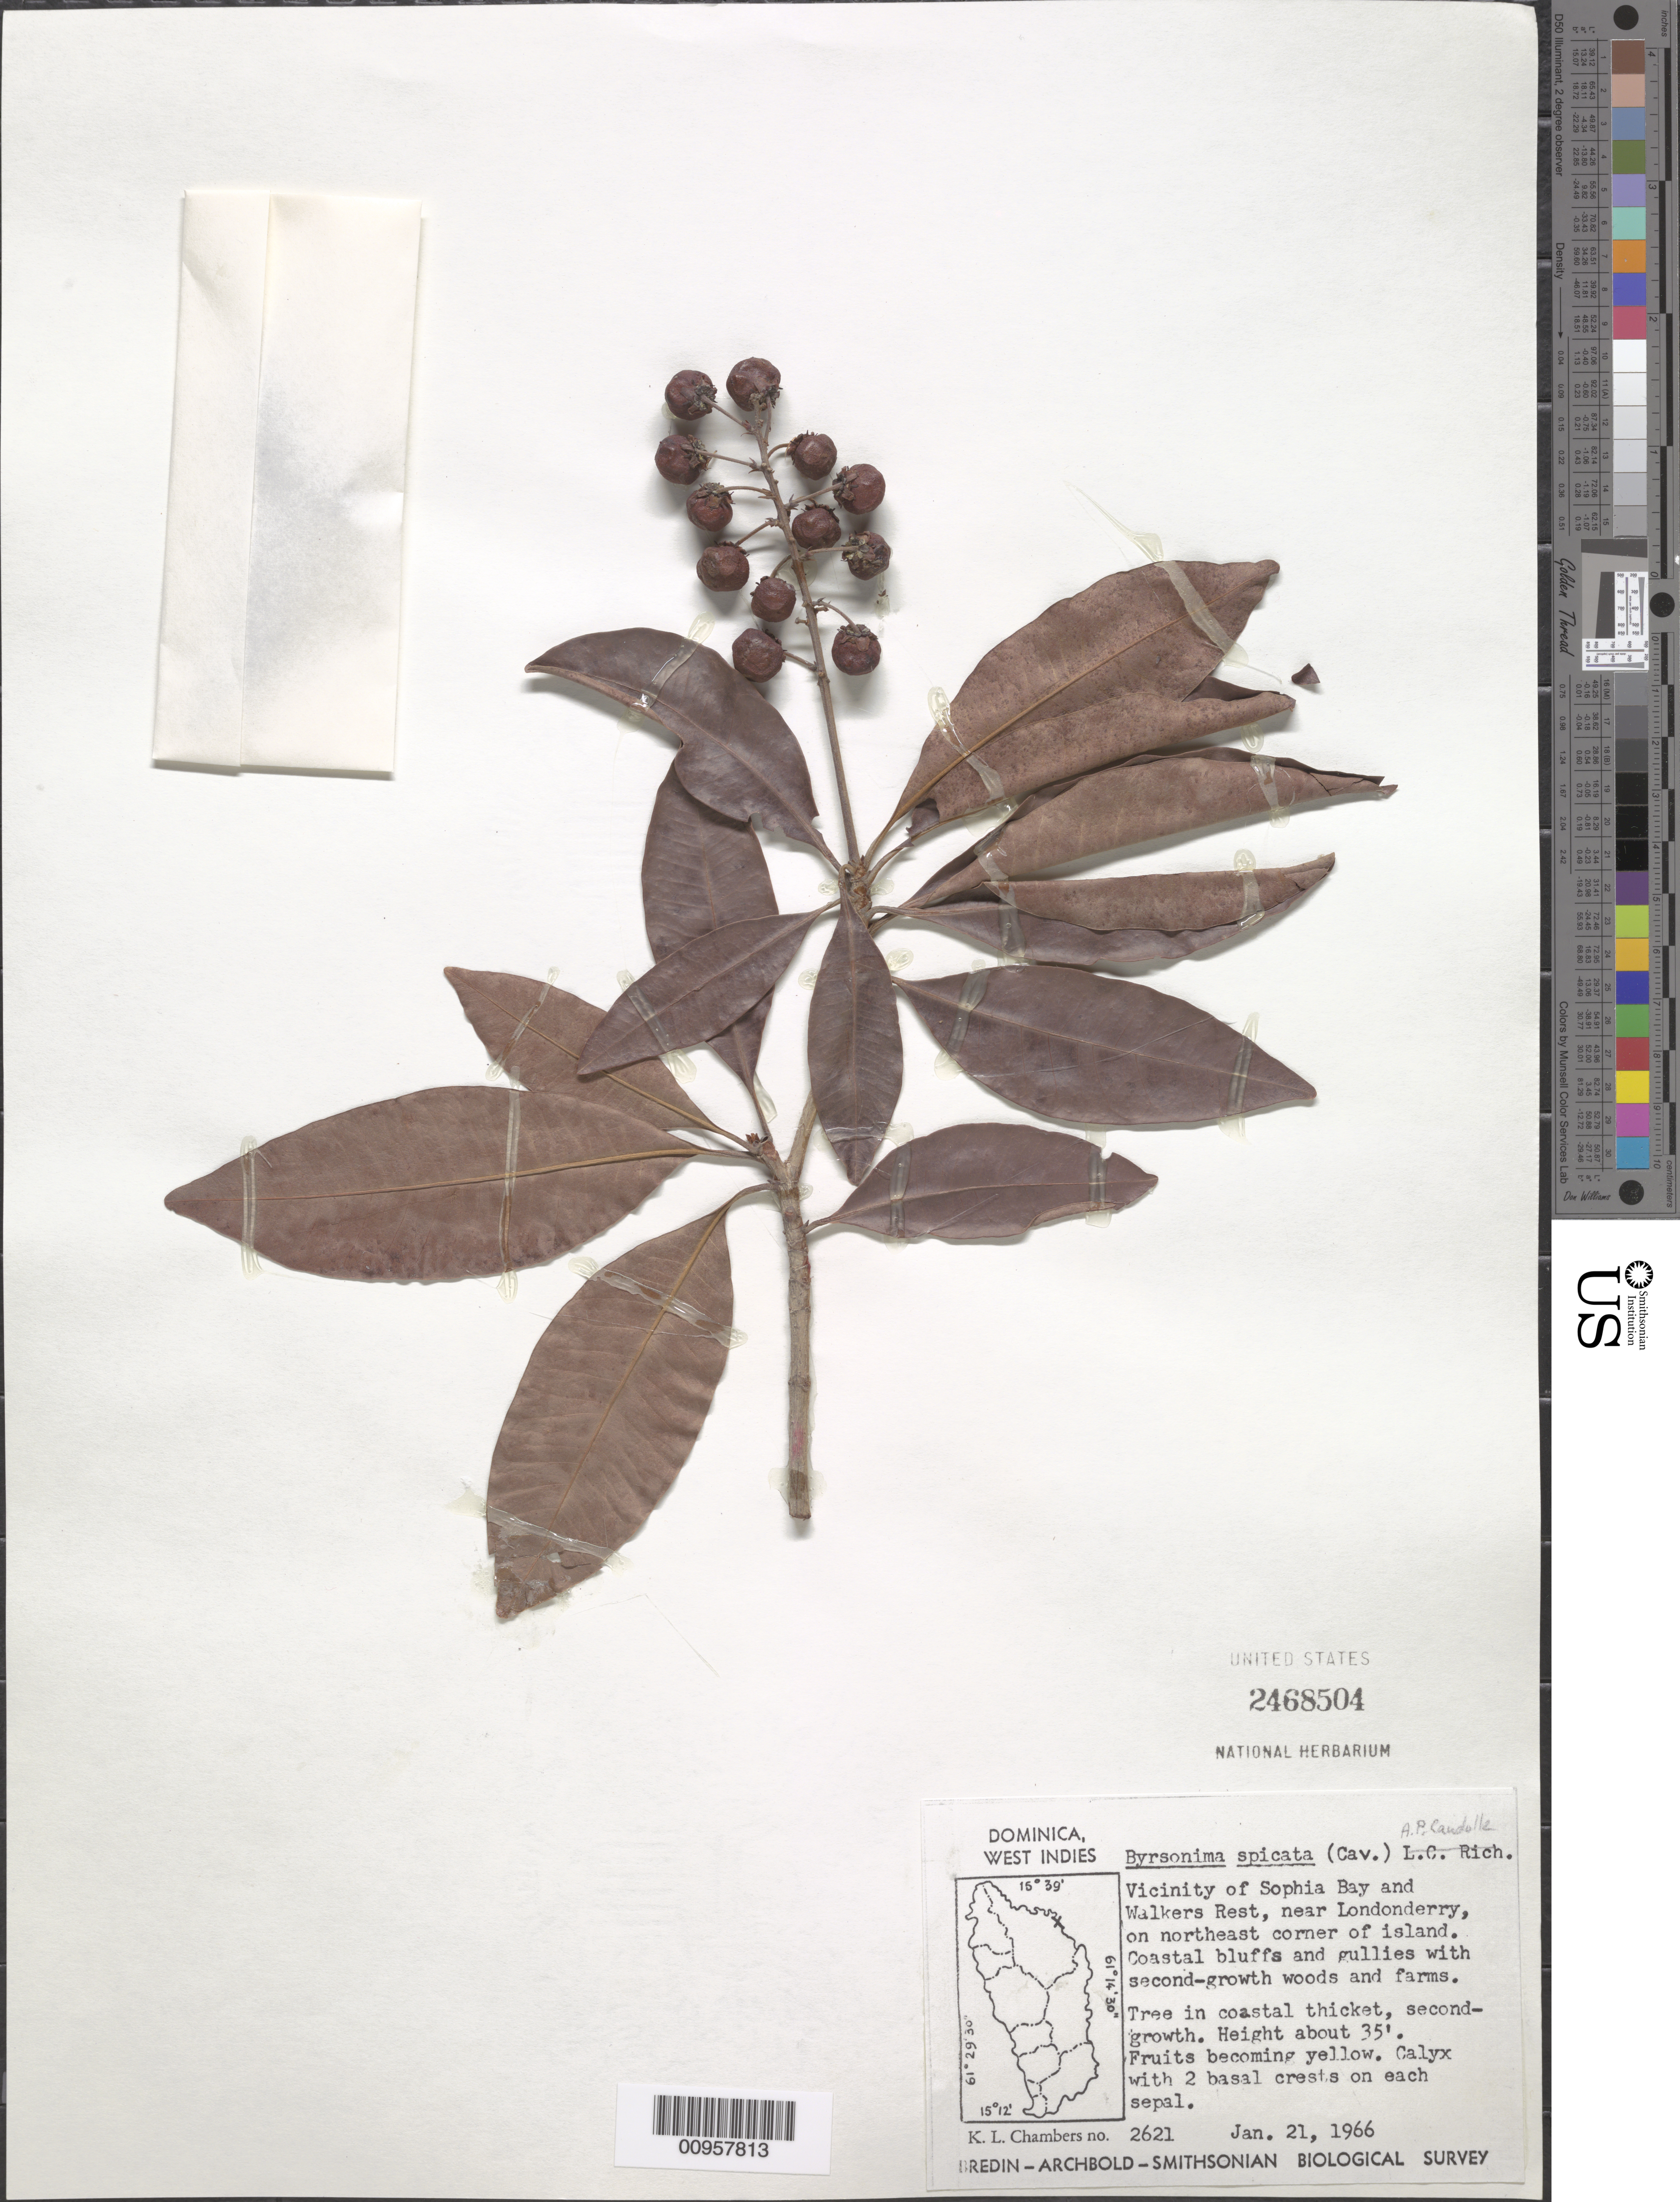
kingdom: Plantae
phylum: Tracheophyta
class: Magnoliopsida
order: Malpighiales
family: Malpighiaceae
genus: Byrsonima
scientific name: Byrsonima spicata (Cav.) DC.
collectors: K. L. Chambers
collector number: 2621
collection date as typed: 21 Jan 1966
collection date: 1966-01-21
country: Dominica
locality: Vicinity of Sophia Bat and Walkers Rest, near Londonberry, on northeast corner of island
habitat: Coastal bluffs (thickets) and gullies with second-growth woods and farms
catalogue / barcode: US 2468504